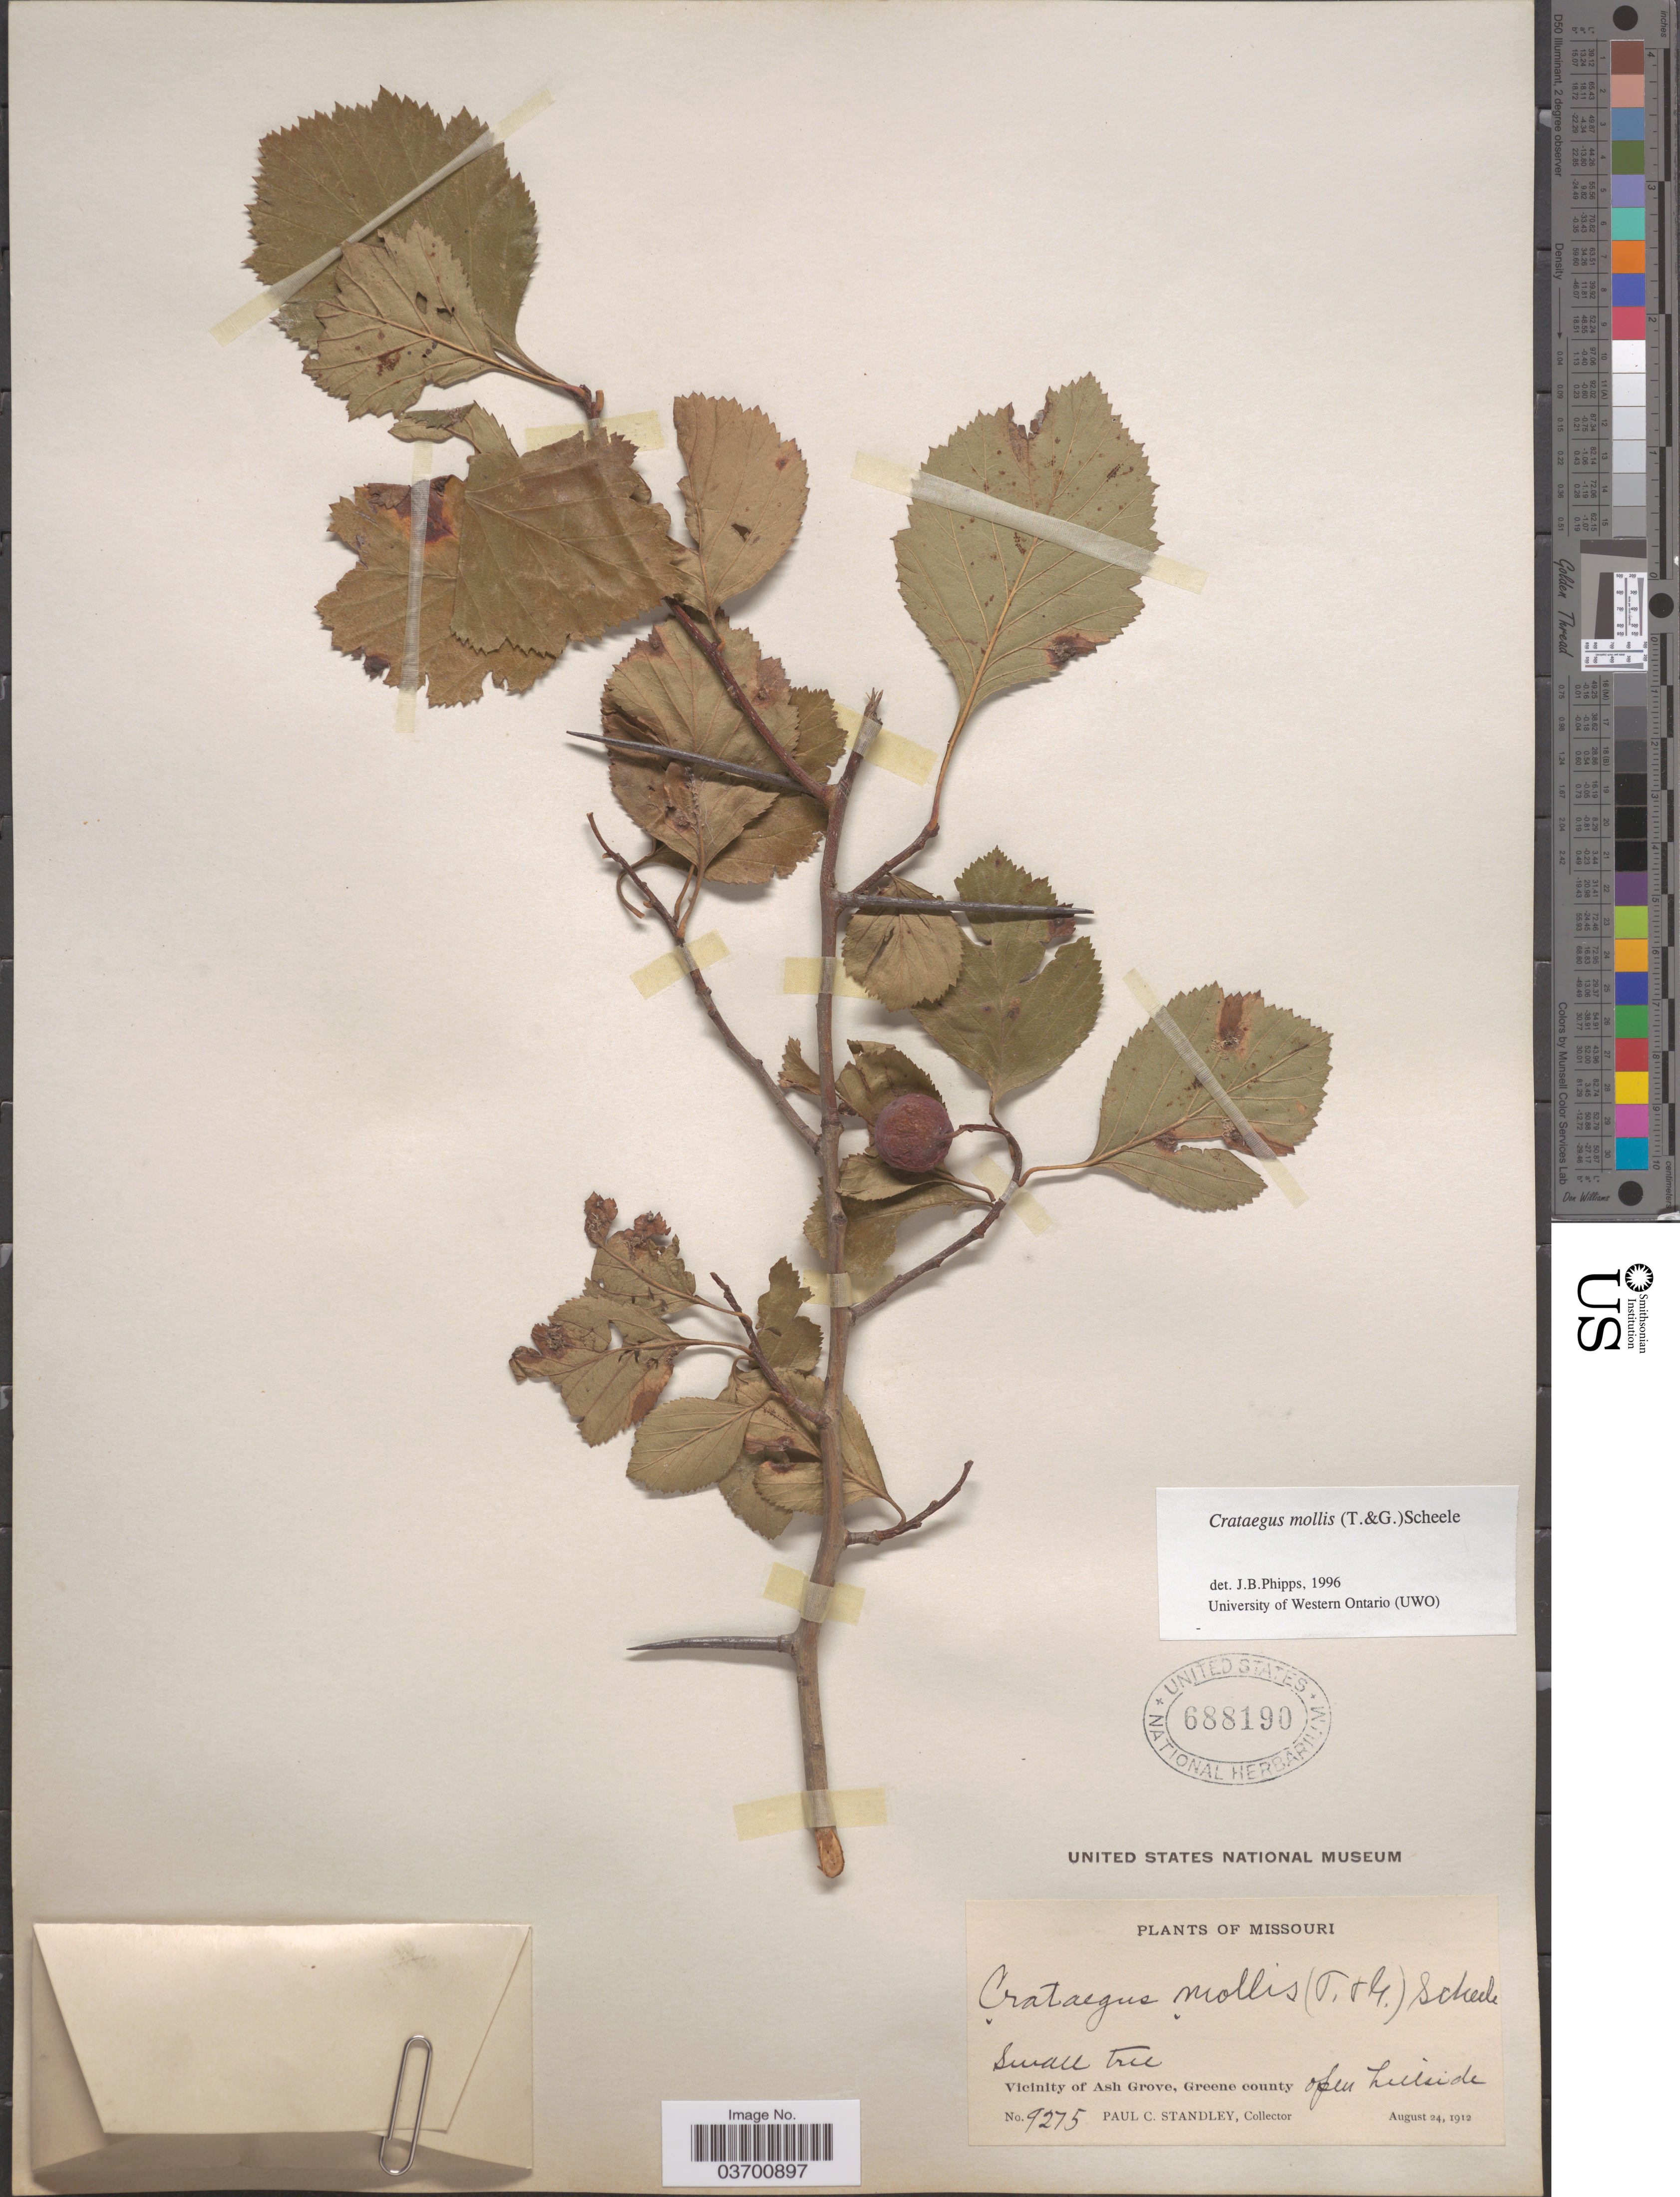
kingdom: Plantae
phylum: Tracheophyta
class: Magnoliopsida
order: Rosales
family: Rosaceae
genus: Crataegus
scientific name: Crataegus mollis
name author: (Torr. & A. Gray) Scheele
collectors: P. C. Standley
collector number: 9275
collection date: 1912-08-24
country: United States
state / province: Missouri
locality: Vicinity of Ash Grove, Green county. Open hillside.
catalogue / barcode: US 688190